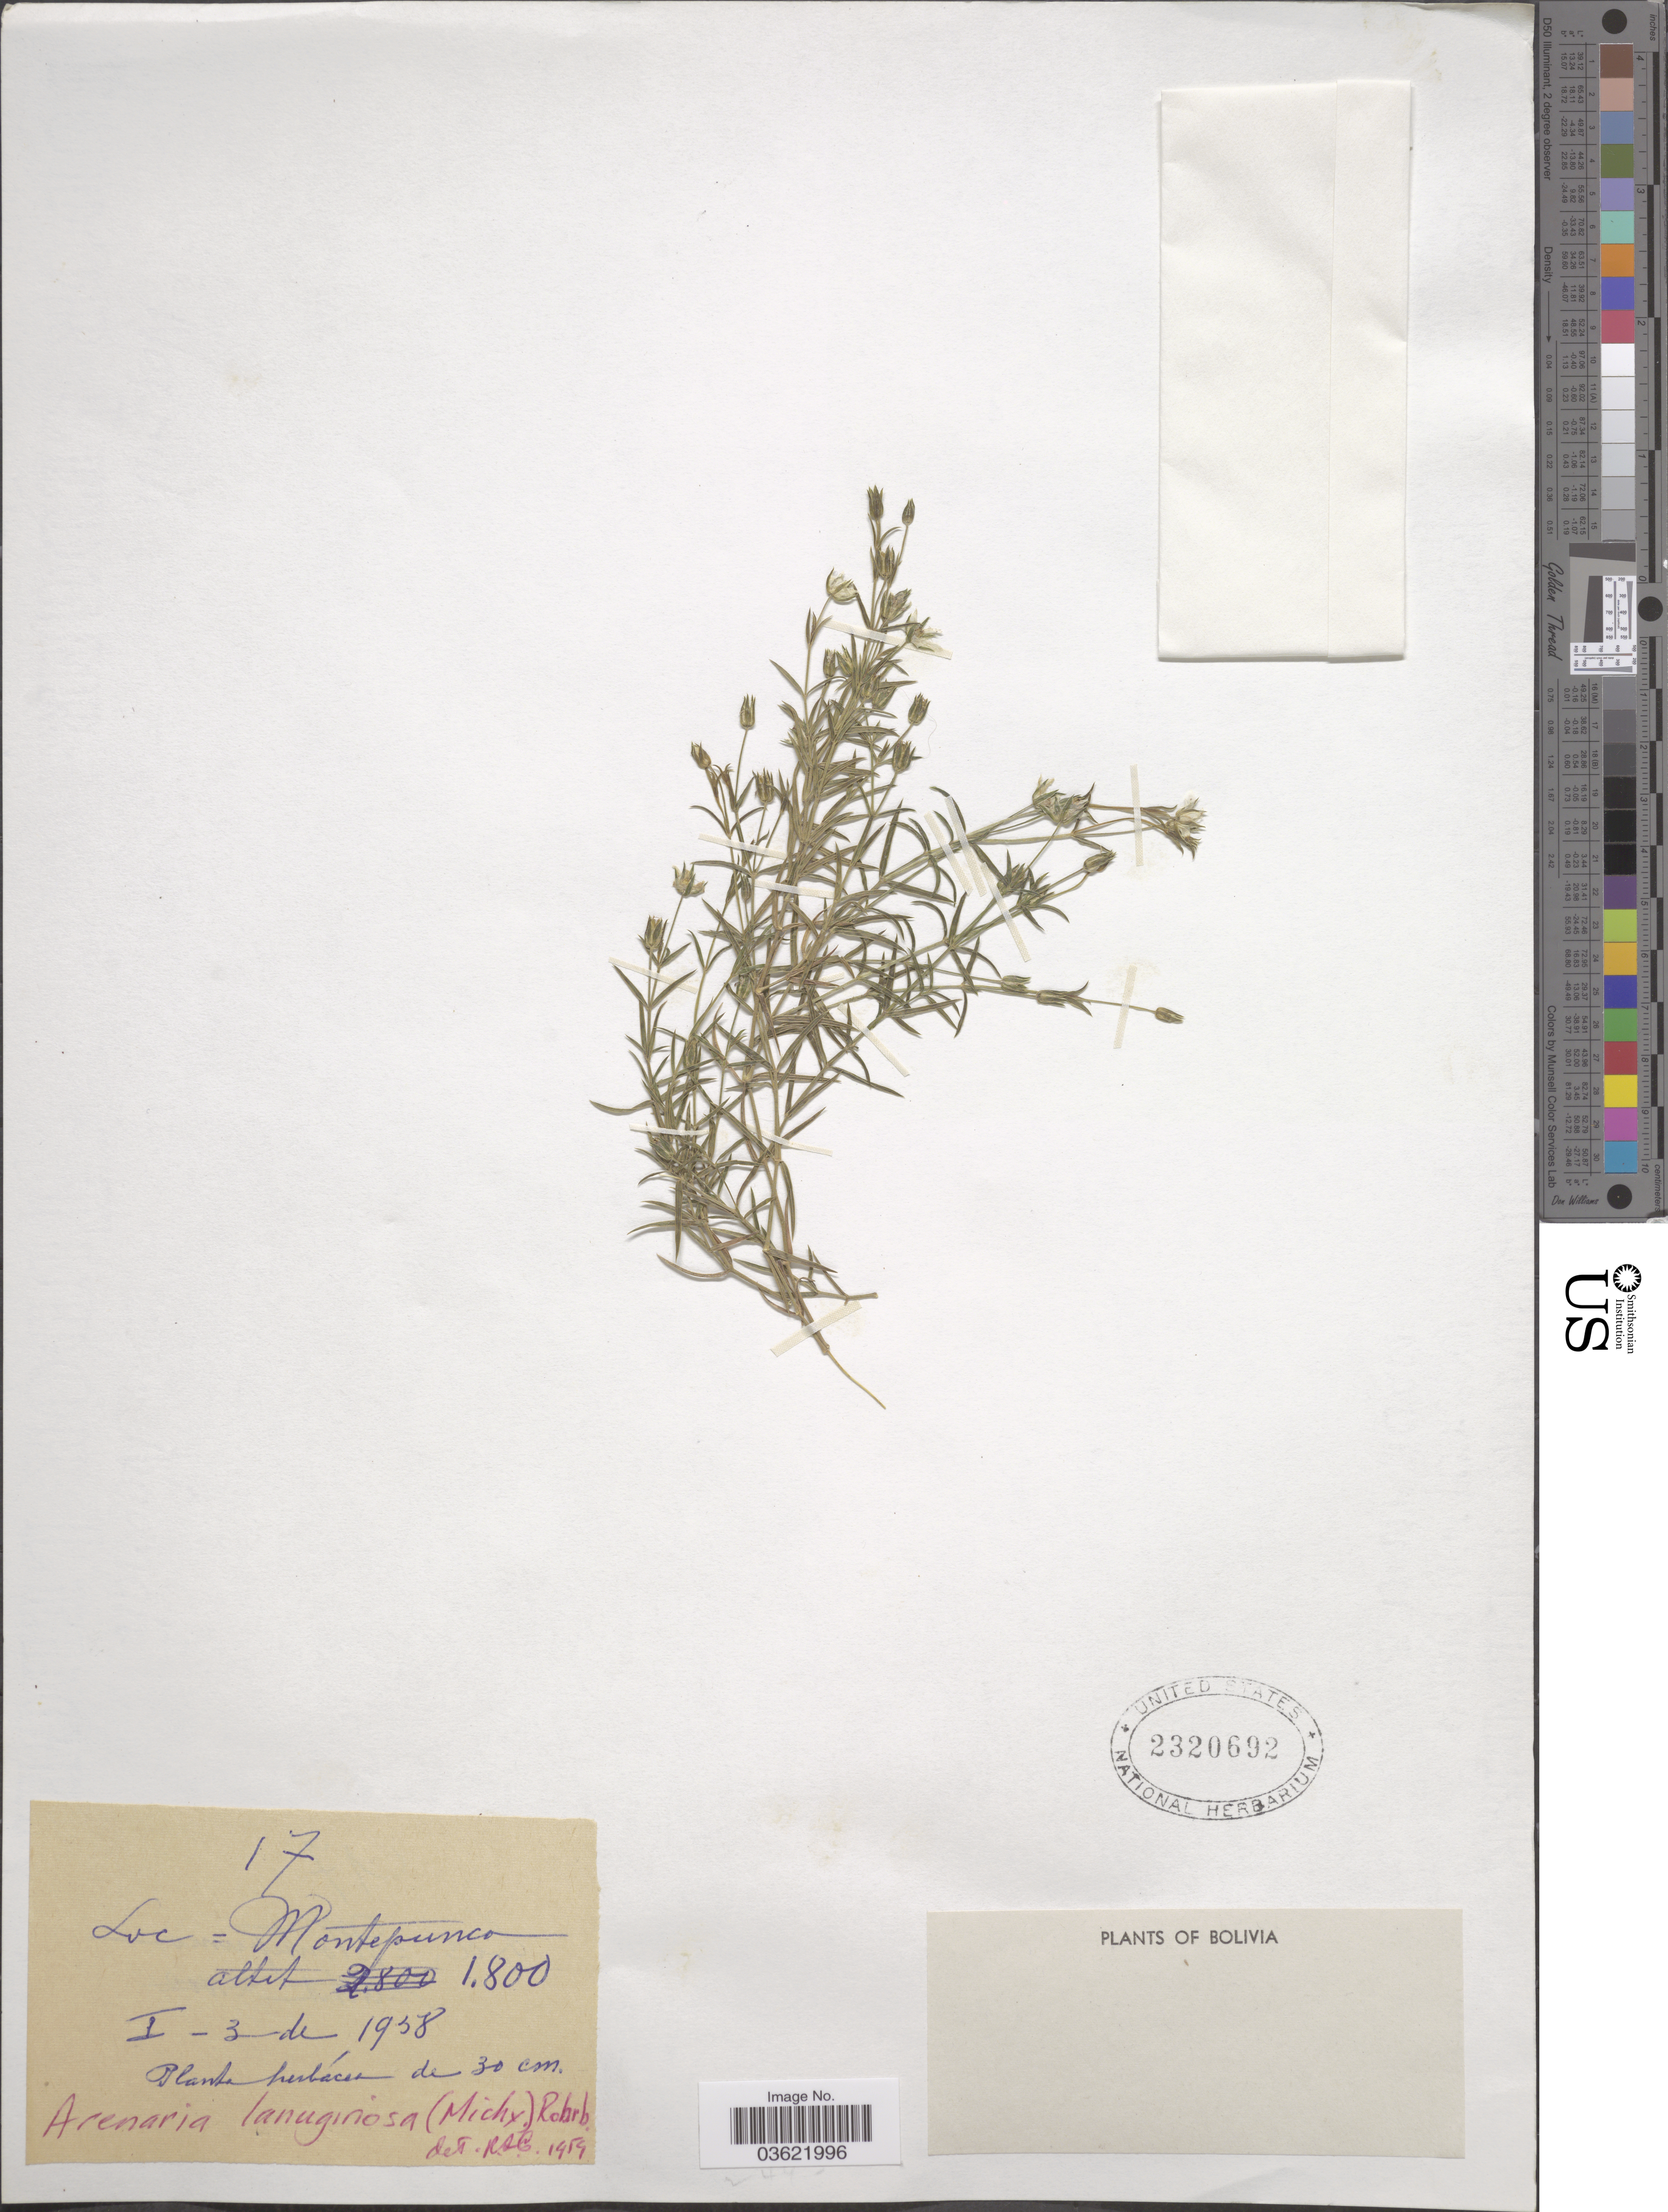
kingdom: Plantae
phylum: Tracheophyta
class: Magnoliopsida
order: Caryophyllales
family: Caryophyllaceae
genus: Arenaria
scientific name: Arenaria lanuginosa var. megalantha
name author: Rohrb.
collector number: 17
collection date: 1958-01-03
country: Bolivia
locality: Montepunco.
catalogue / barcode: US 2320692